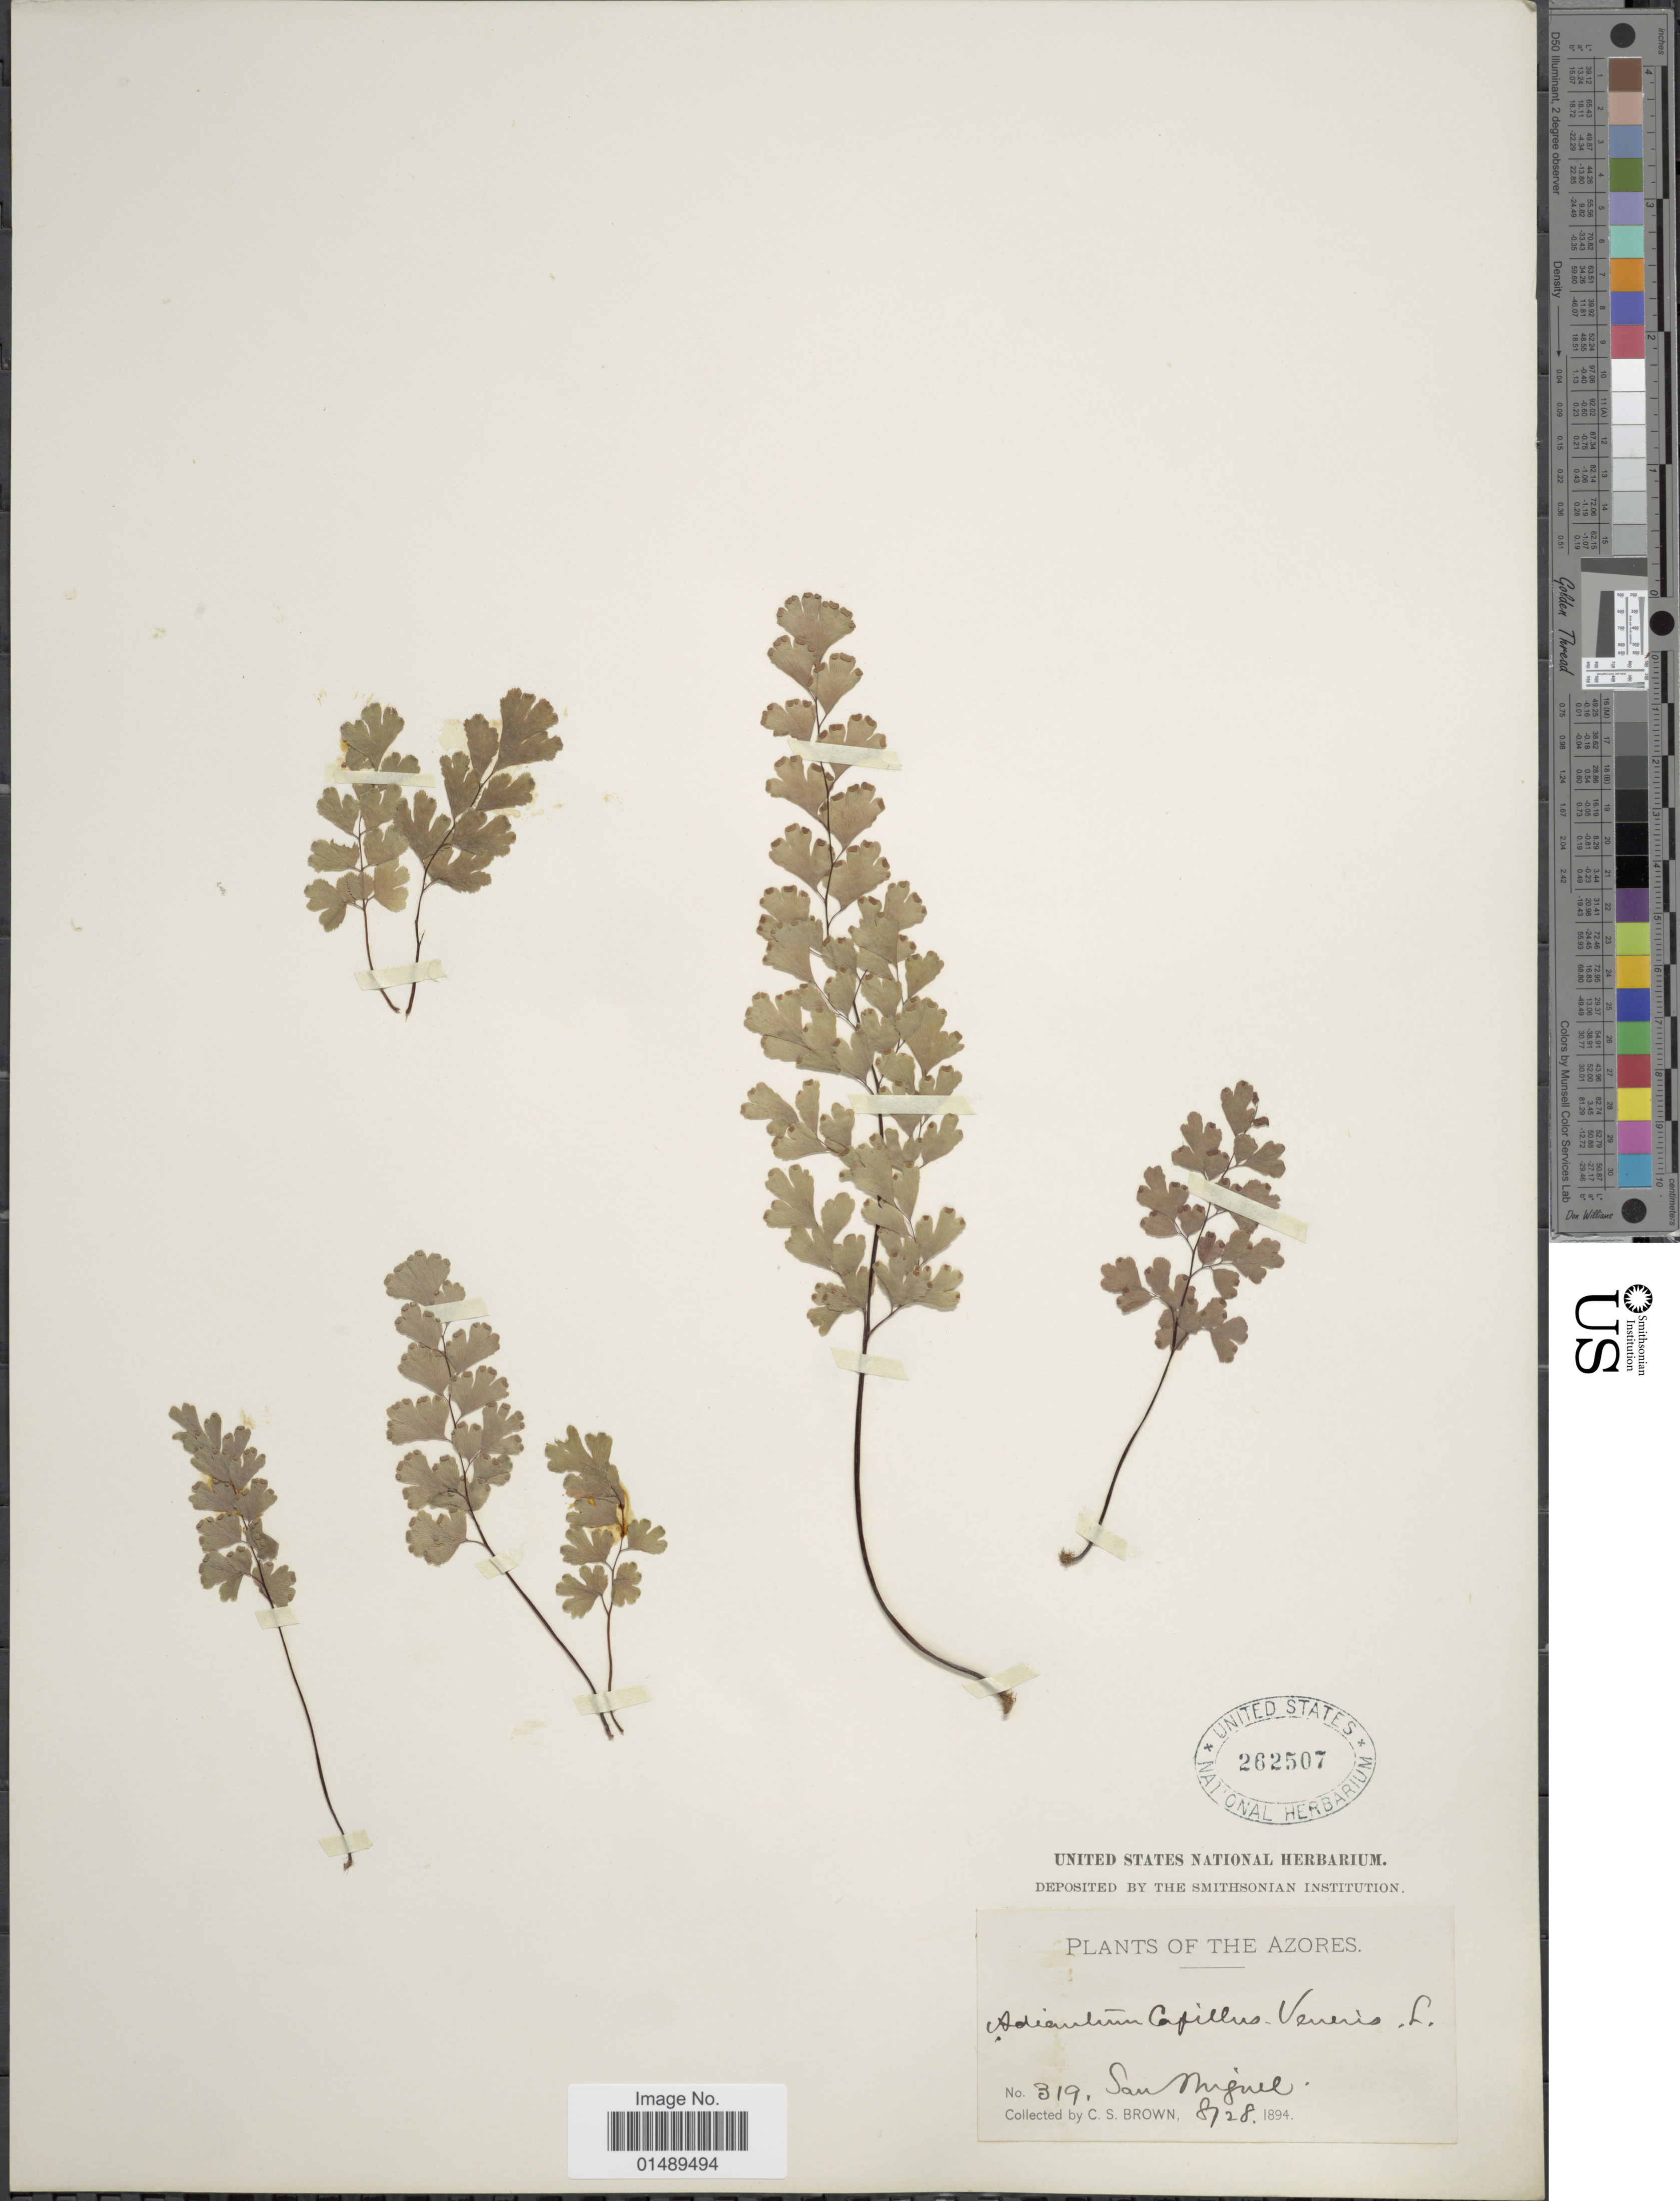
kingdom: Plantae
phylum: Tracheophyta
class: Polypodiopsida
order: Polypodiales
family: Pteridaceae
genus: Adiantum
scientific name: Adiantum capillus-veneris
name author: L.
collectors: C. S. Brown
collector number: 319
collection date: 1894-08-28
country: Portugal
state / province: Azores (Aut. Reg.)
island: São Miguel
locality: San Miguel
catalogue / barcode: US 262517